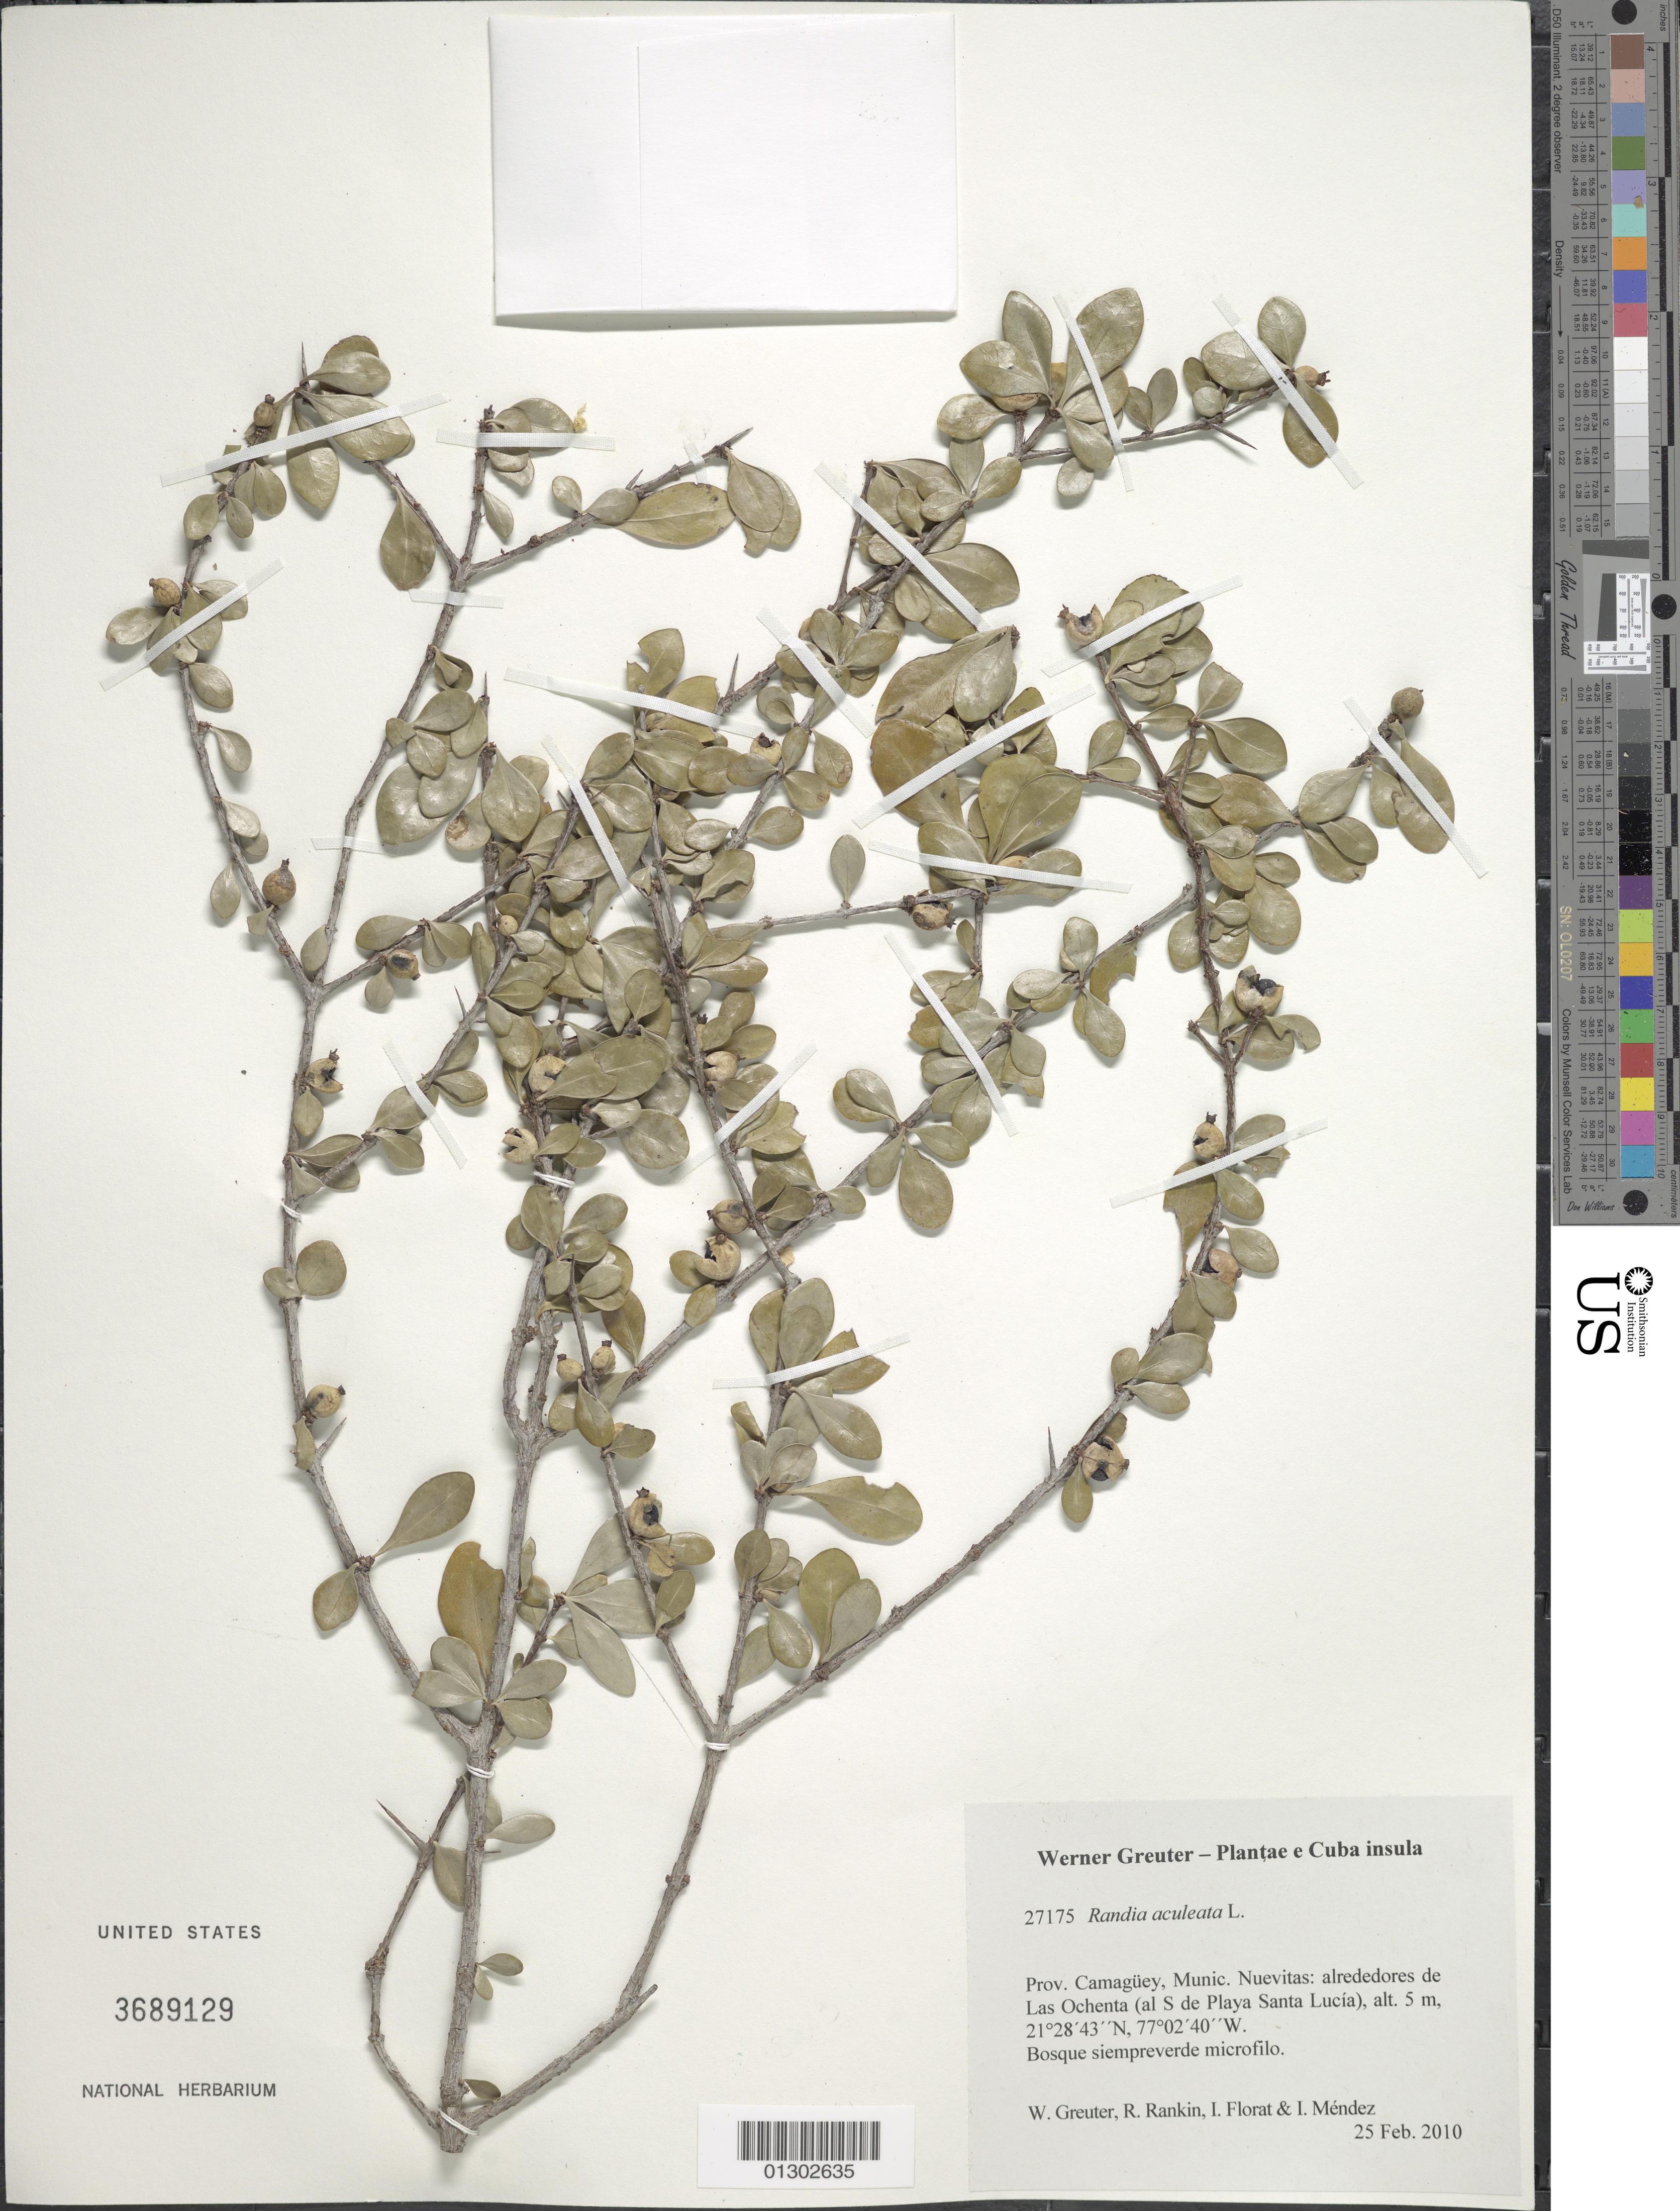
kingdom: Plantae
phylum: Tracheophyta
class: Magnoliopsida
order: Gentianales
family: Rubiaceae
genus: Randia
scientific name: Randia aculeata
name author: L.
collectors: W. R. Greuter, R. Rankin Rodriguez, I. Florat & I. Méndez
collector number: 27175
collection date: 2010-02-25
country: Cuba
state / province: Camagüey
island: Cuba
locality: Munic. Nuevitas: alrededores de Las Ochenta (al S de Playa Santa Lucía).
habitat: Bosque siempreverde microfilo.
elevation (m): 5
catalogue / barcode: US 3689129